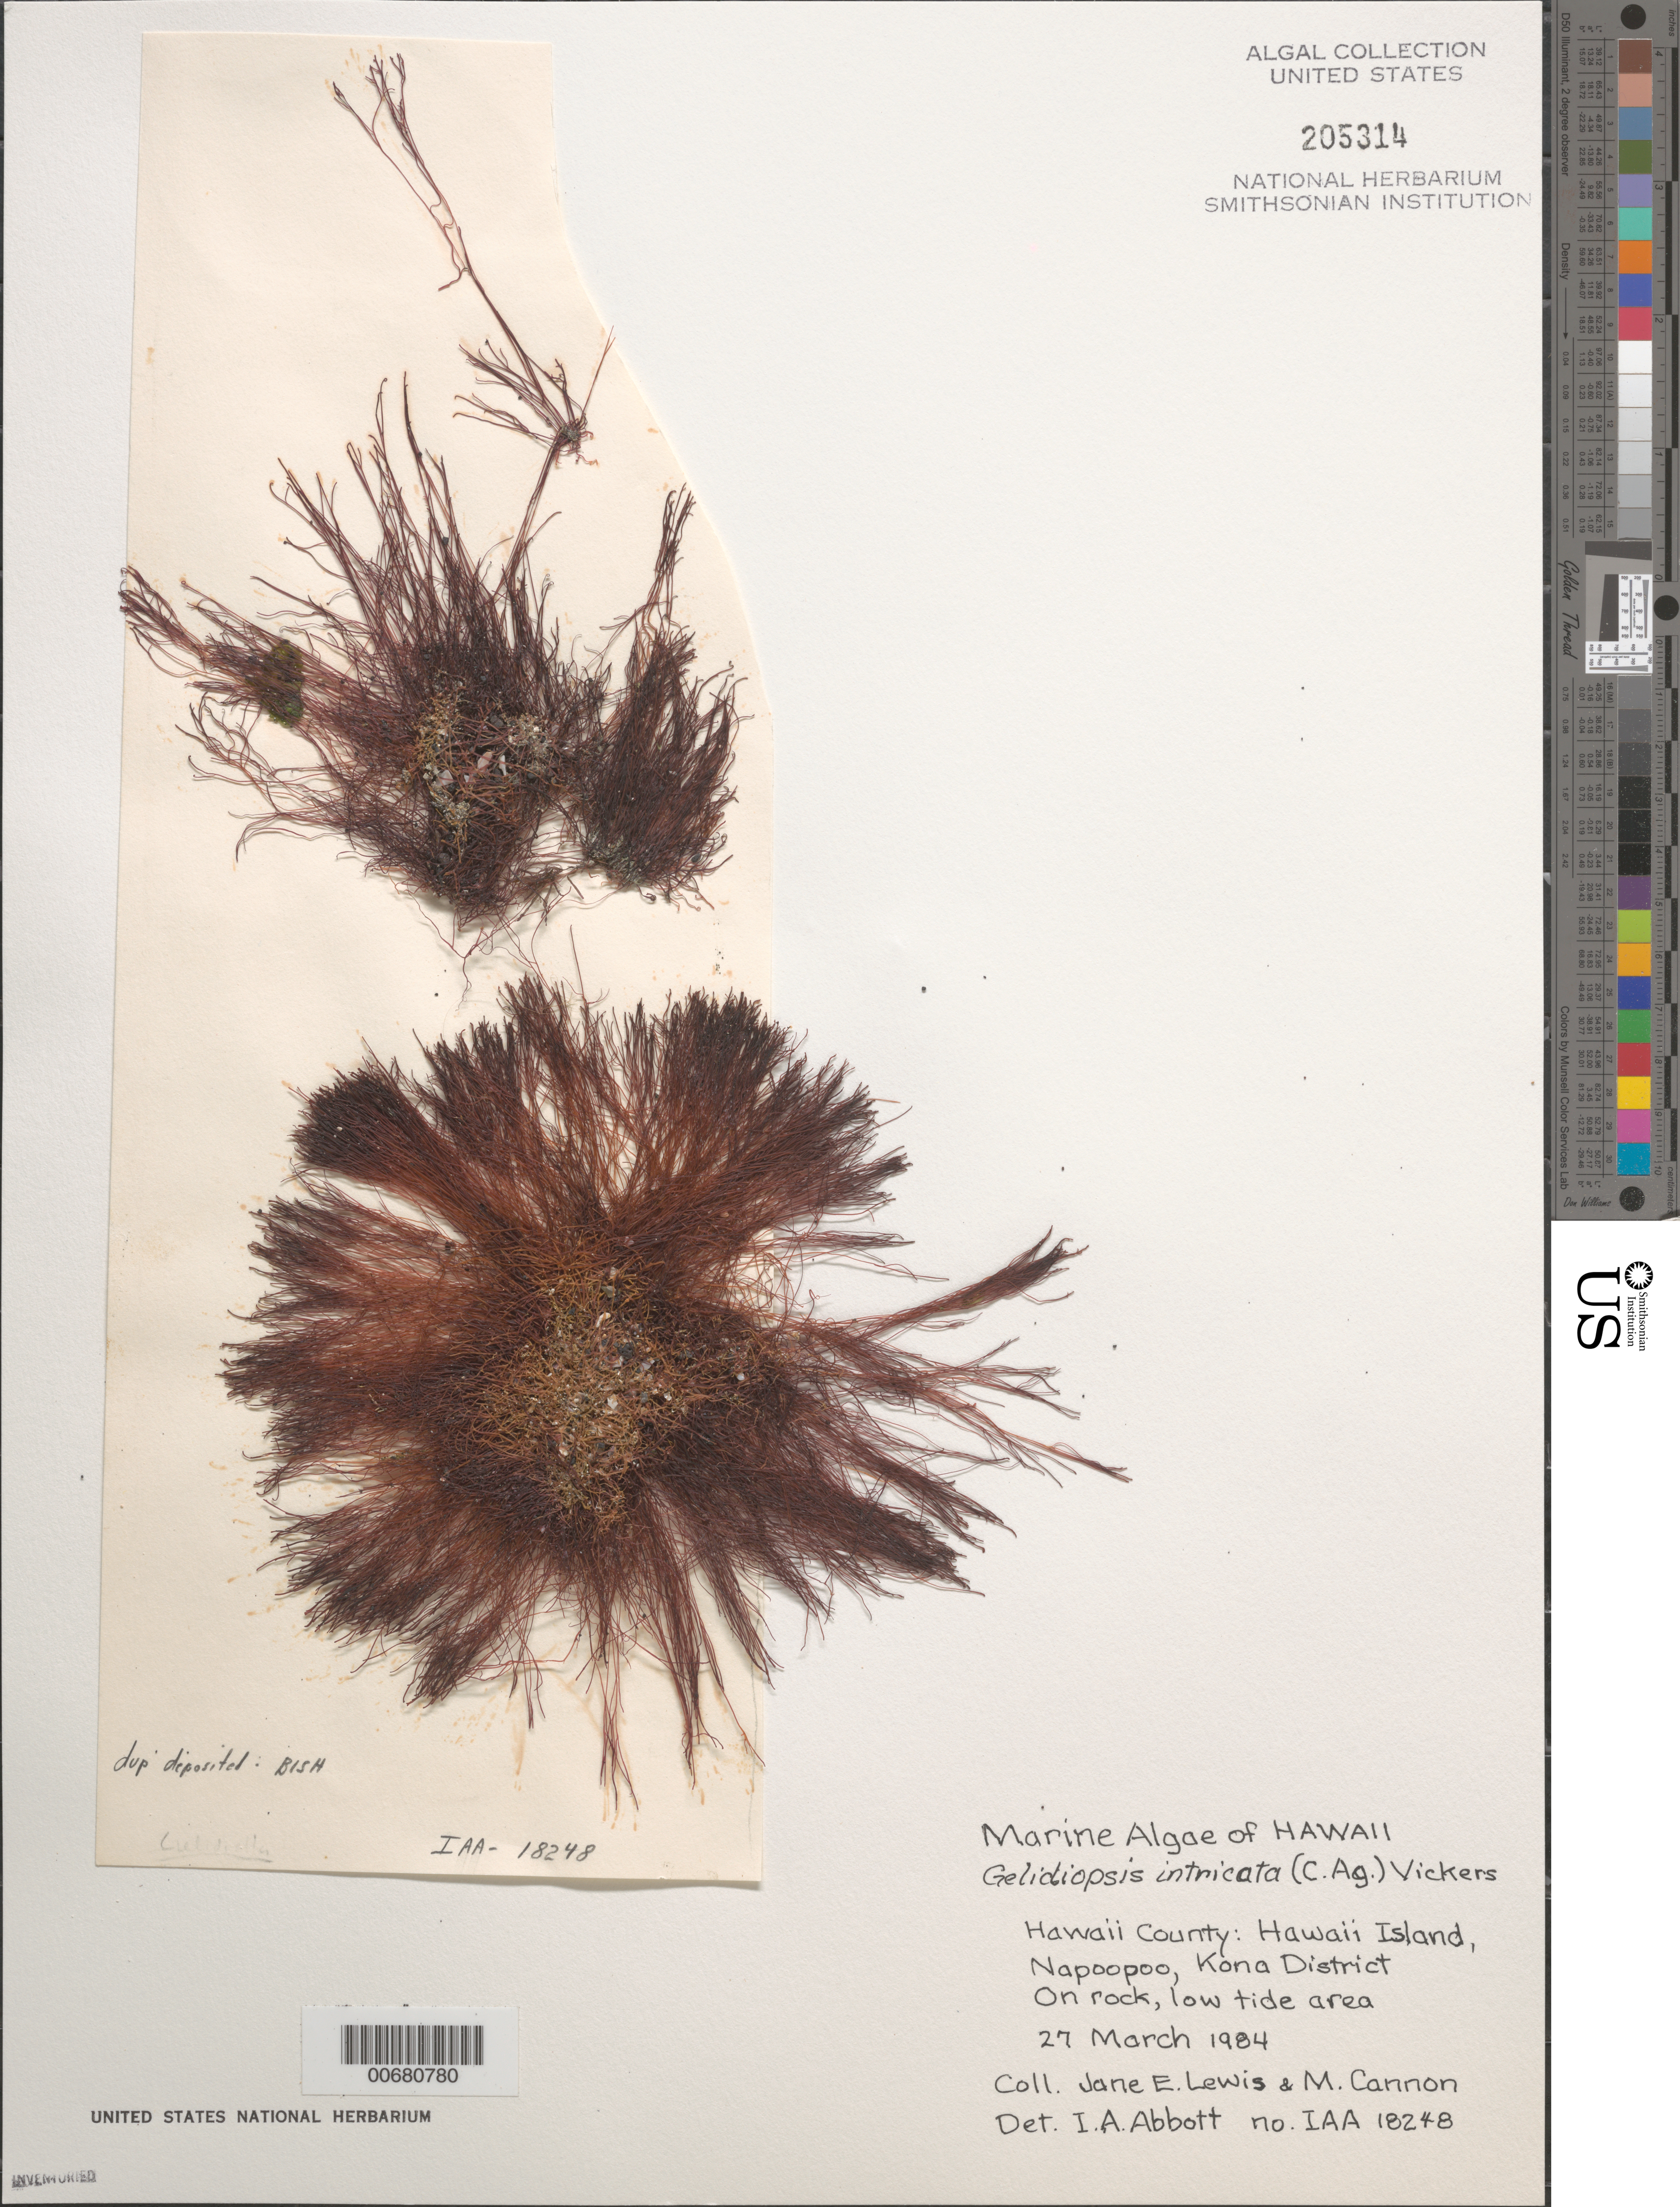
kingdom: Plantae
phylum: Rhodophyta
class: Florideophyceae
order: Rhodymeniales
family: Lomentariaceae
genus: Ceratodictyon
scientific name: Ceratodictyon intricatum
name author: (C. Agardh) R.E. Norris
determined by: Algae name updating Project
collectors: J. Lewis & M. Cannon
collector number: IAA 18248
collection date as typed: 27 Mar 1984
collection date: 1984-03-27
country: United States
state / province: Hawaii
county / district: Hawaii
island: Hawaii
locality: Napoopoo, Kona District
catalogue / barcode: US 205314